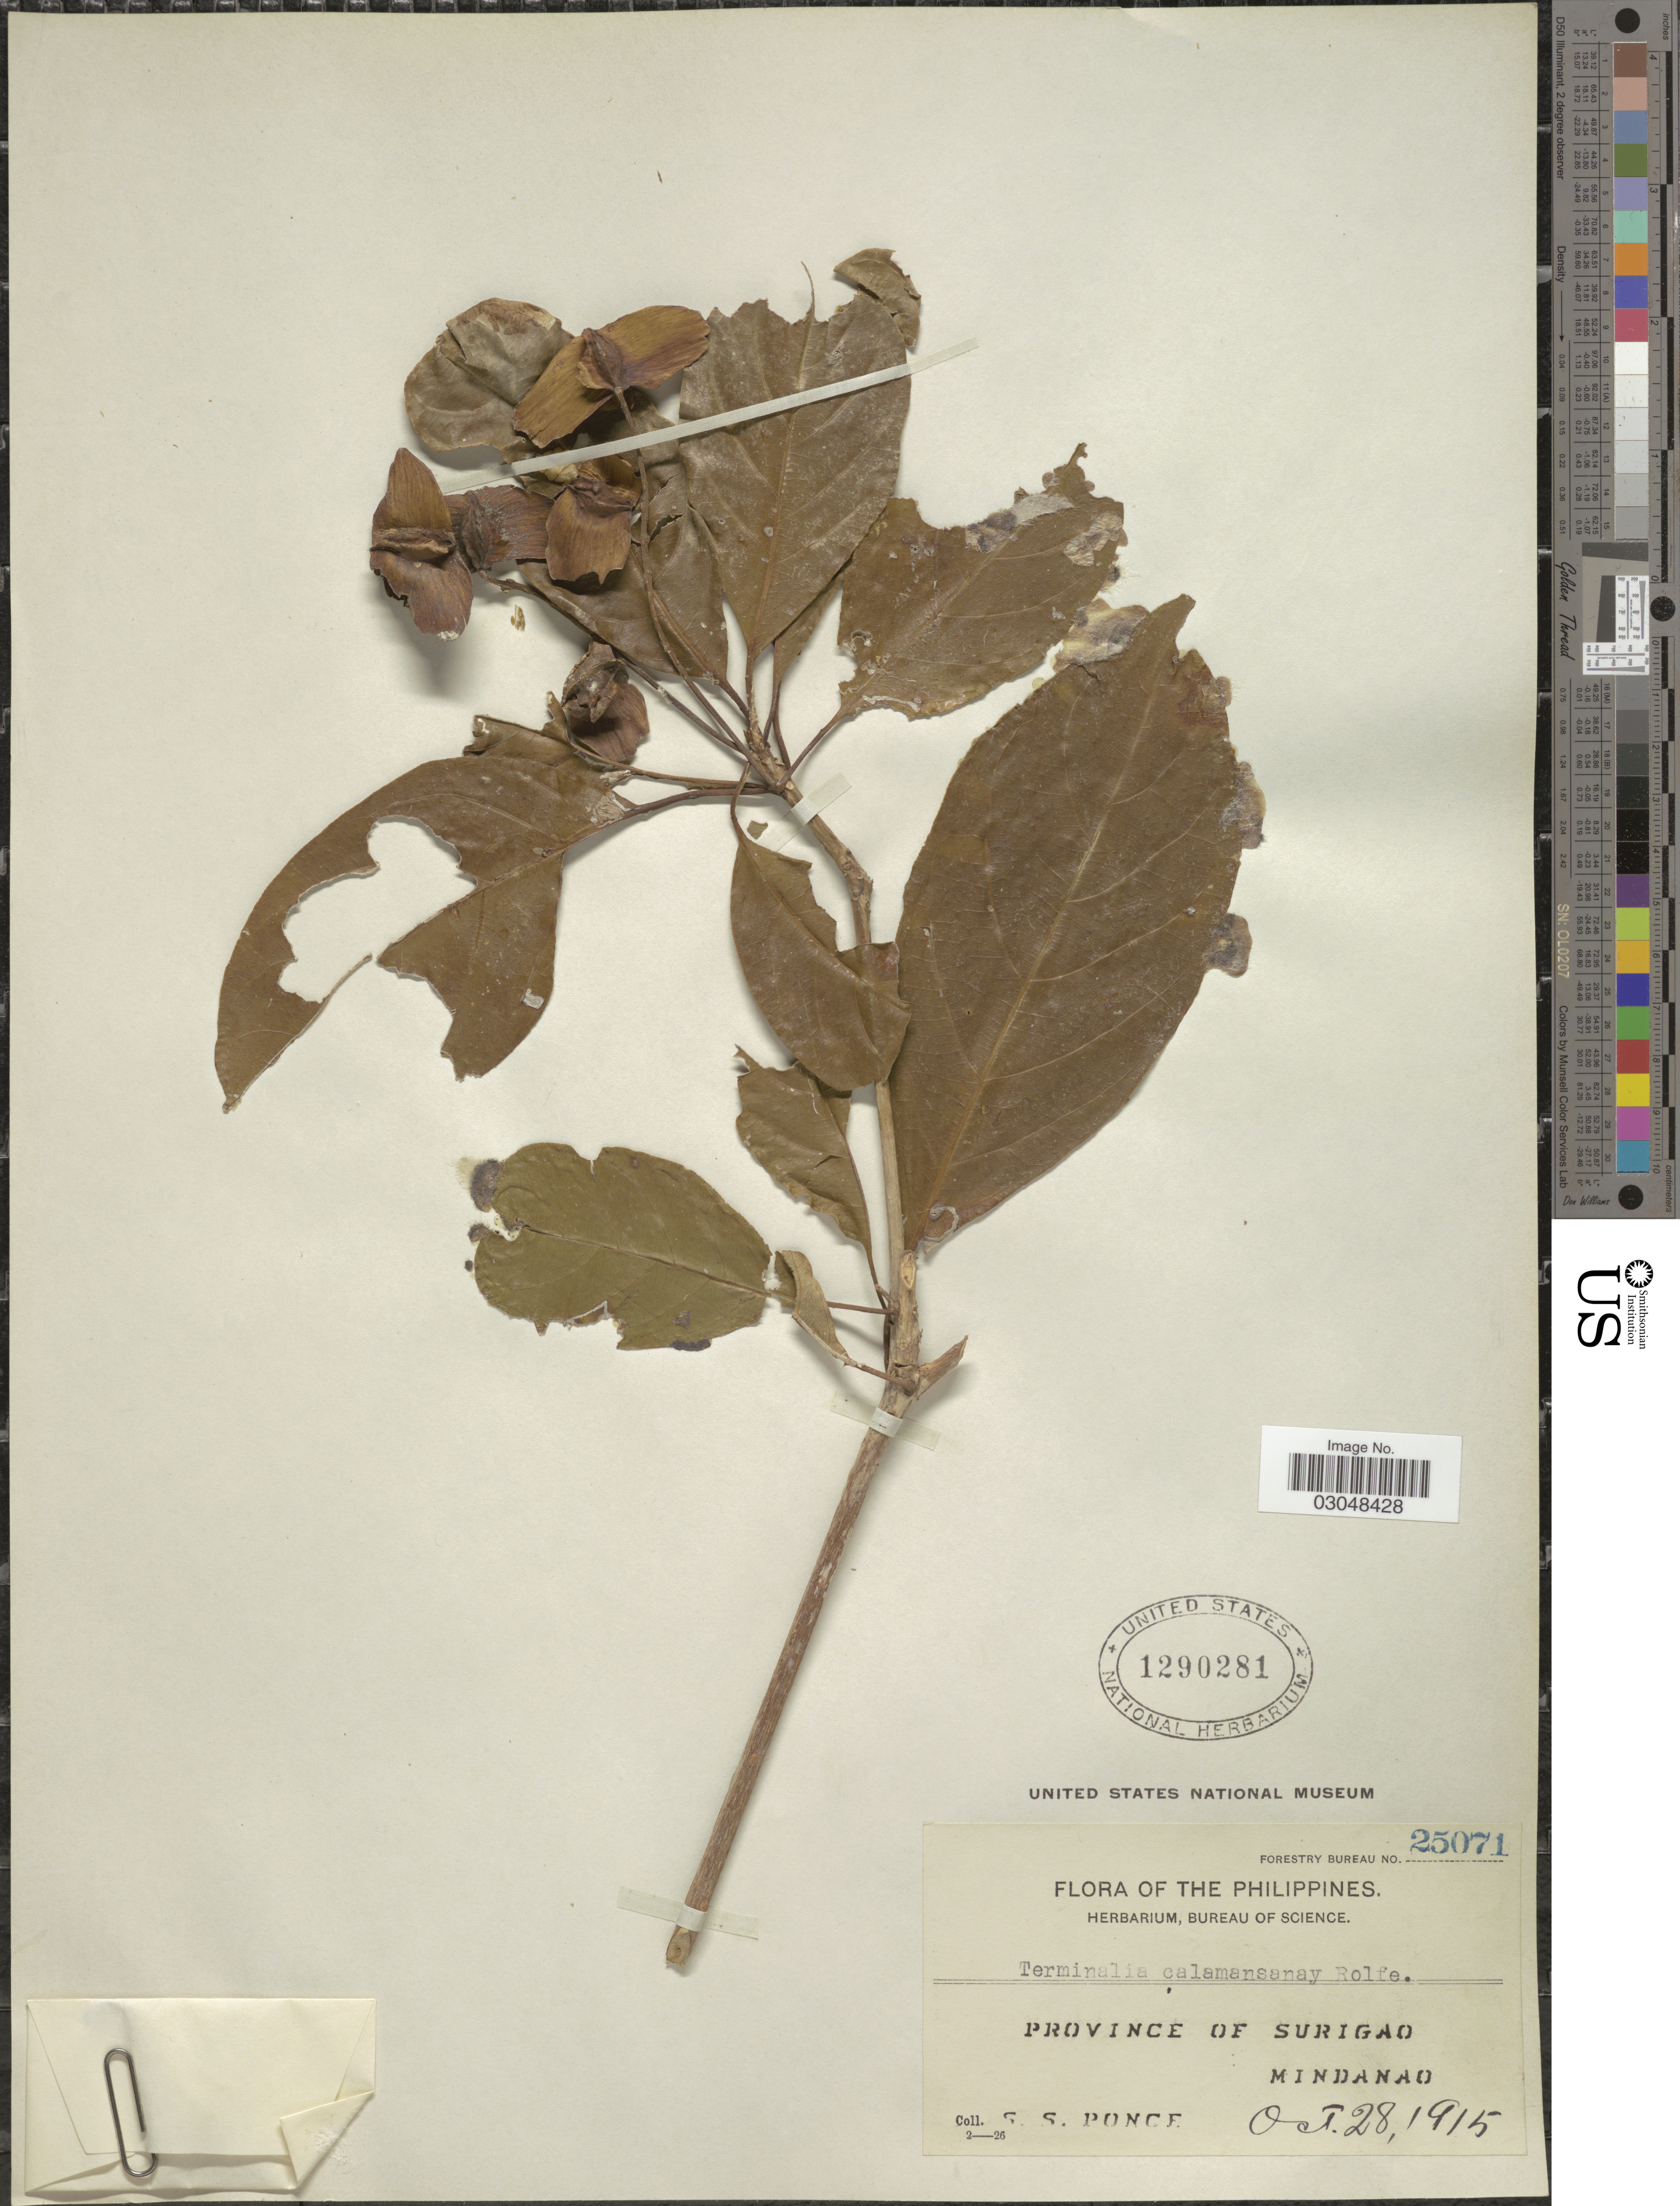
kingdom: Plantae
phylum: Tracheophyta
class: Magnoliopsida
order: Myrtales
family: Combretaceae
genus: Terminalia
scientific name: Terminalia calamansanai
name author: (Blanco) Rolfe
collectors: S. Ponce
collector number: Forestry Bureau 25071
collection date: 1915-10-28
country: Philippines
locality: Province of Surigao. Mindanao.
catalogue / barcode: US 1290281